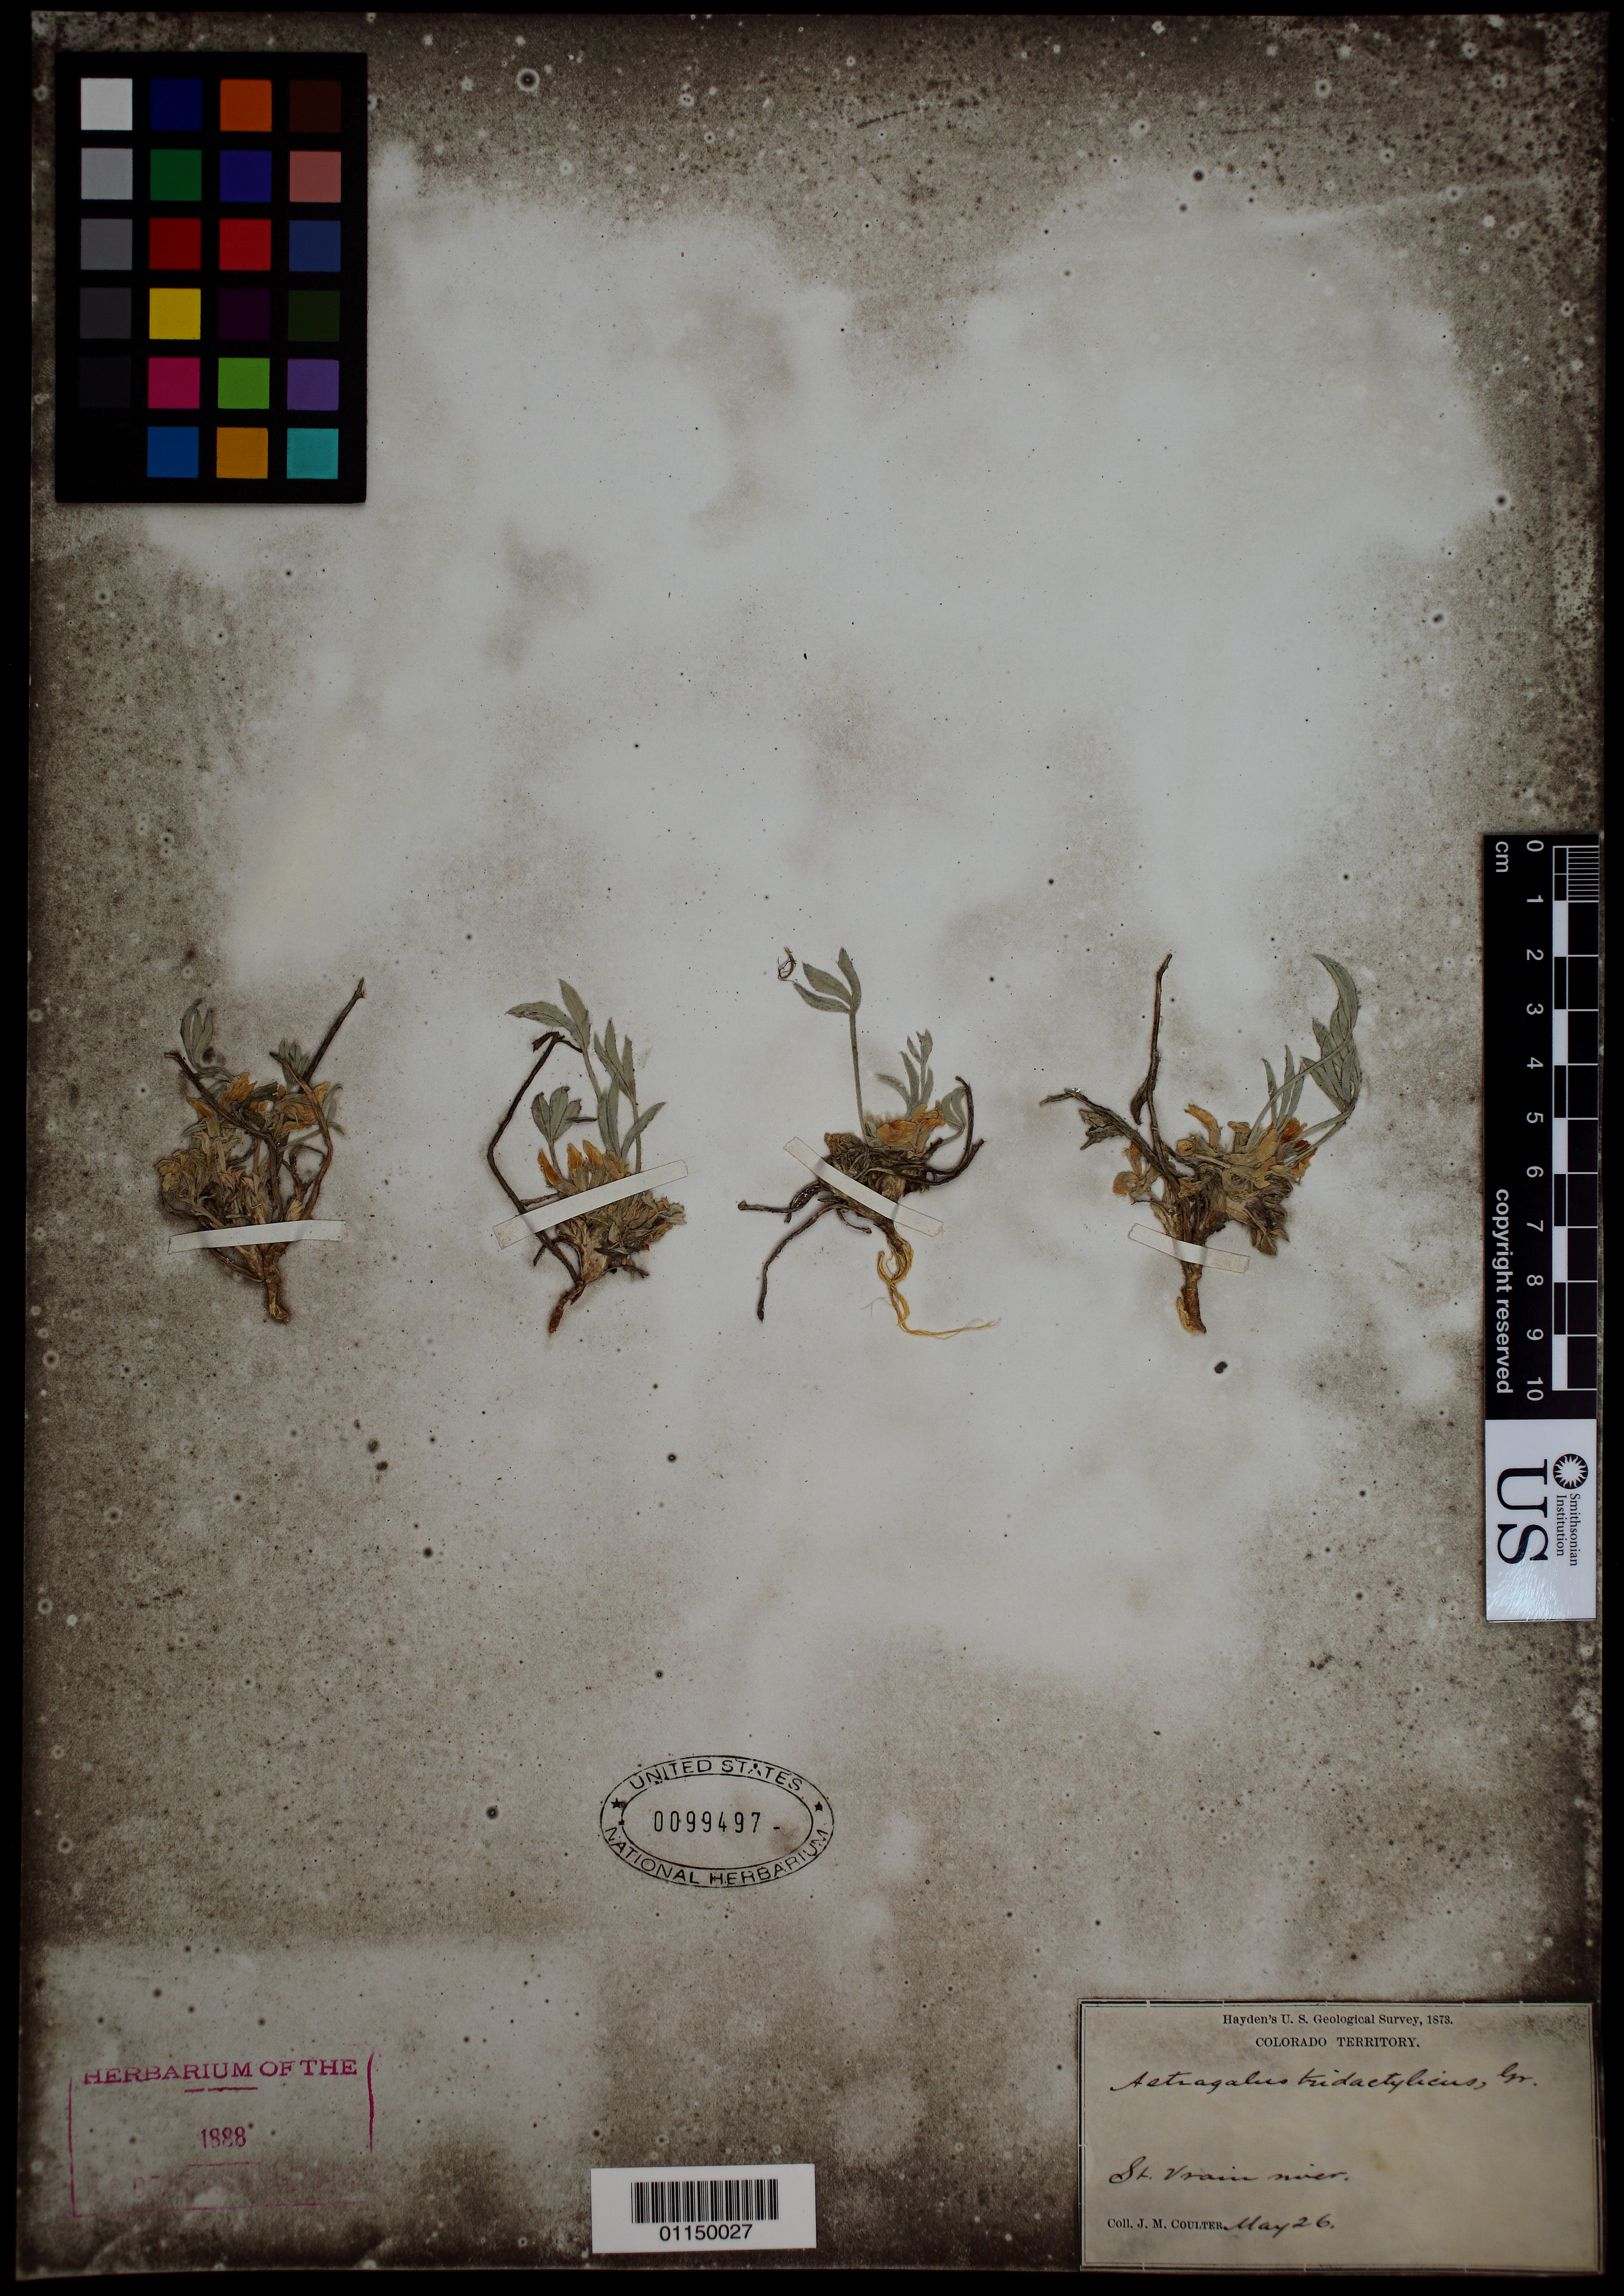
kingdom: Plantae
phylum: Tracheophyta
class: Magnoliopsida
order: Fabales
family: Fabaceae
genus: Astragalus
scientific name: Astragalus tridactylicus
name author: A. Gray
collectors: J. M. Coulter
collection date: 1873-05-26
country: United States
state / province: Colorado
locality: St. Vrain River.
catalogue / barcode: US 99497